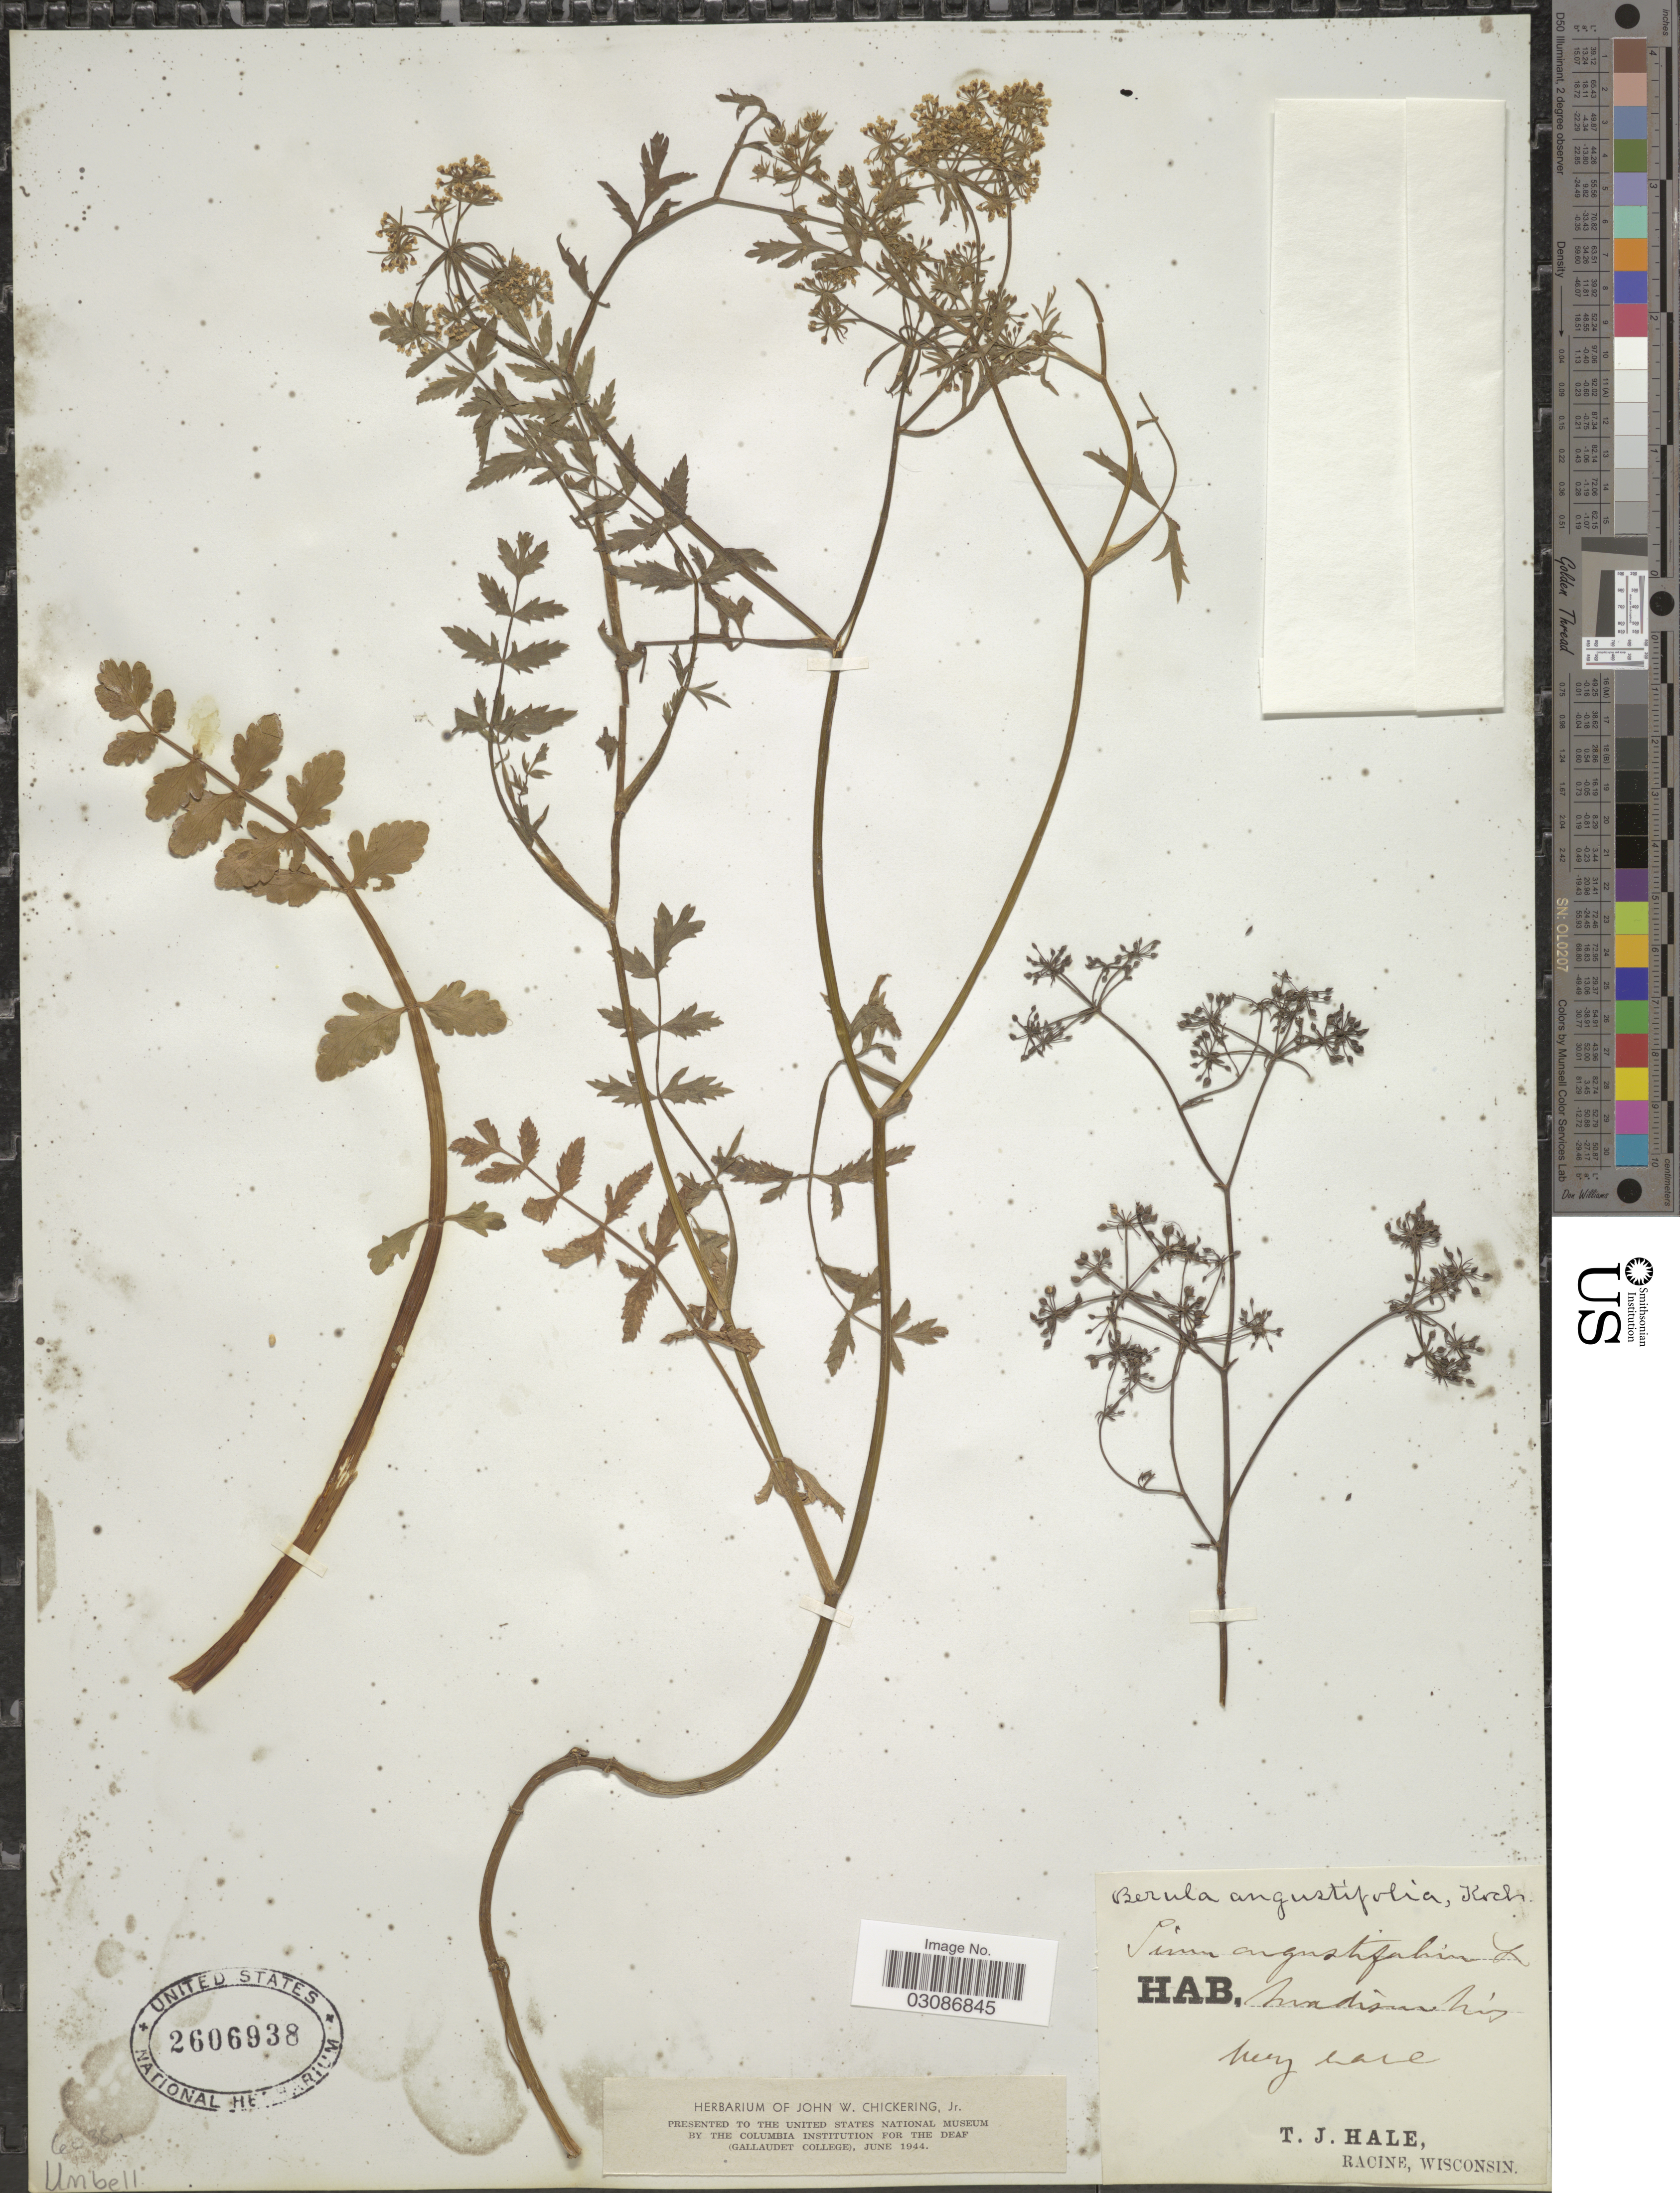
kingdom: Plantae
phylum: Tracheophyta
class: Magnoliopsida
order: Apiales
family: Apiaceae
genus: Berula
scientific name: Berula erecta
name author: (Huds.) Coville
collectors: T. Hale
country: United States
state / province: Wisconsin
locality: Madison, Wis.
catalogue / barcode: US 2606938